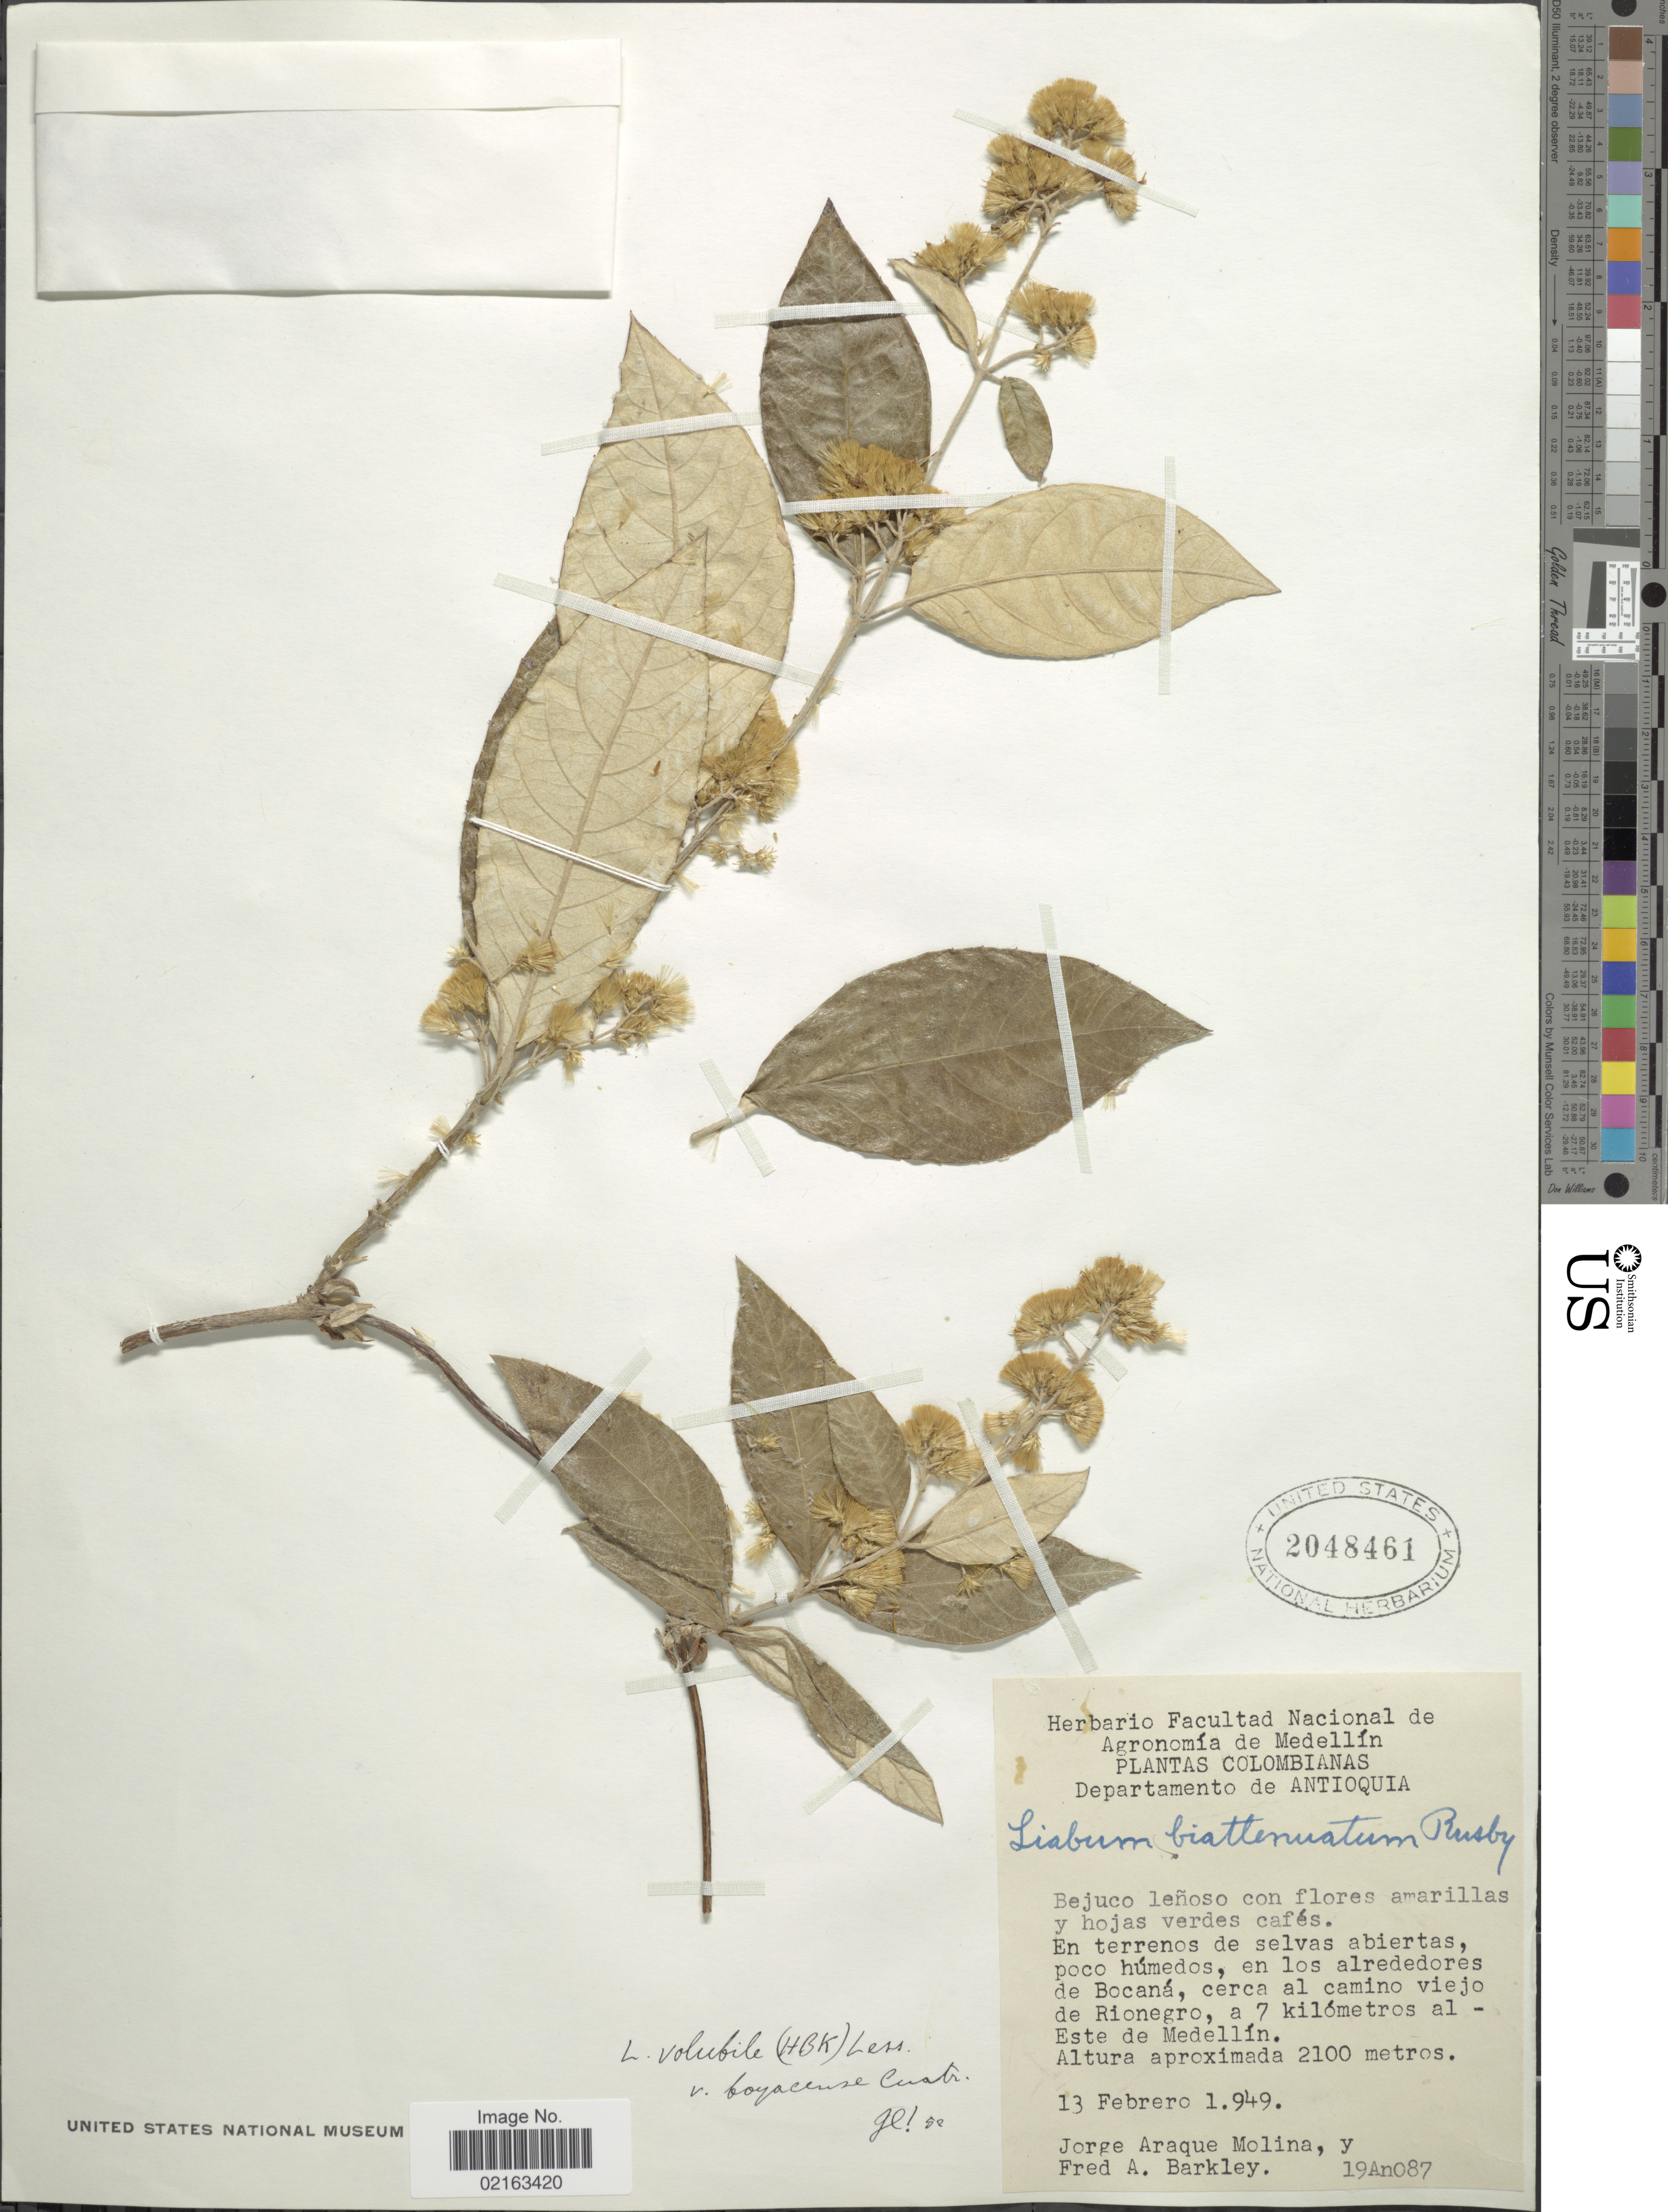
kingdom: Plantae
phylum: Tracheophyta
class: Magnoliopsida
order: Asterales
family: Asteraceae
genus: Oligactis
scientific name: Oligactis volubilis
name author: (Kunth) Cass.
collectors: J. Araque Molina & F. A. Barkley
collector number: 19An087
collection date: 1949-02-13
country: Colombia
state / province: Antioquia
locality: Departamento de Antioquia. En terrenos de selvas abiertas, poco húmedos, en los alrededores de Bocaná, cerca al camino viejo de Rionegro, a 7 kilómetros al - Este de Medellín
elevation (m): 2100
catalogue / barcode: US 2048461